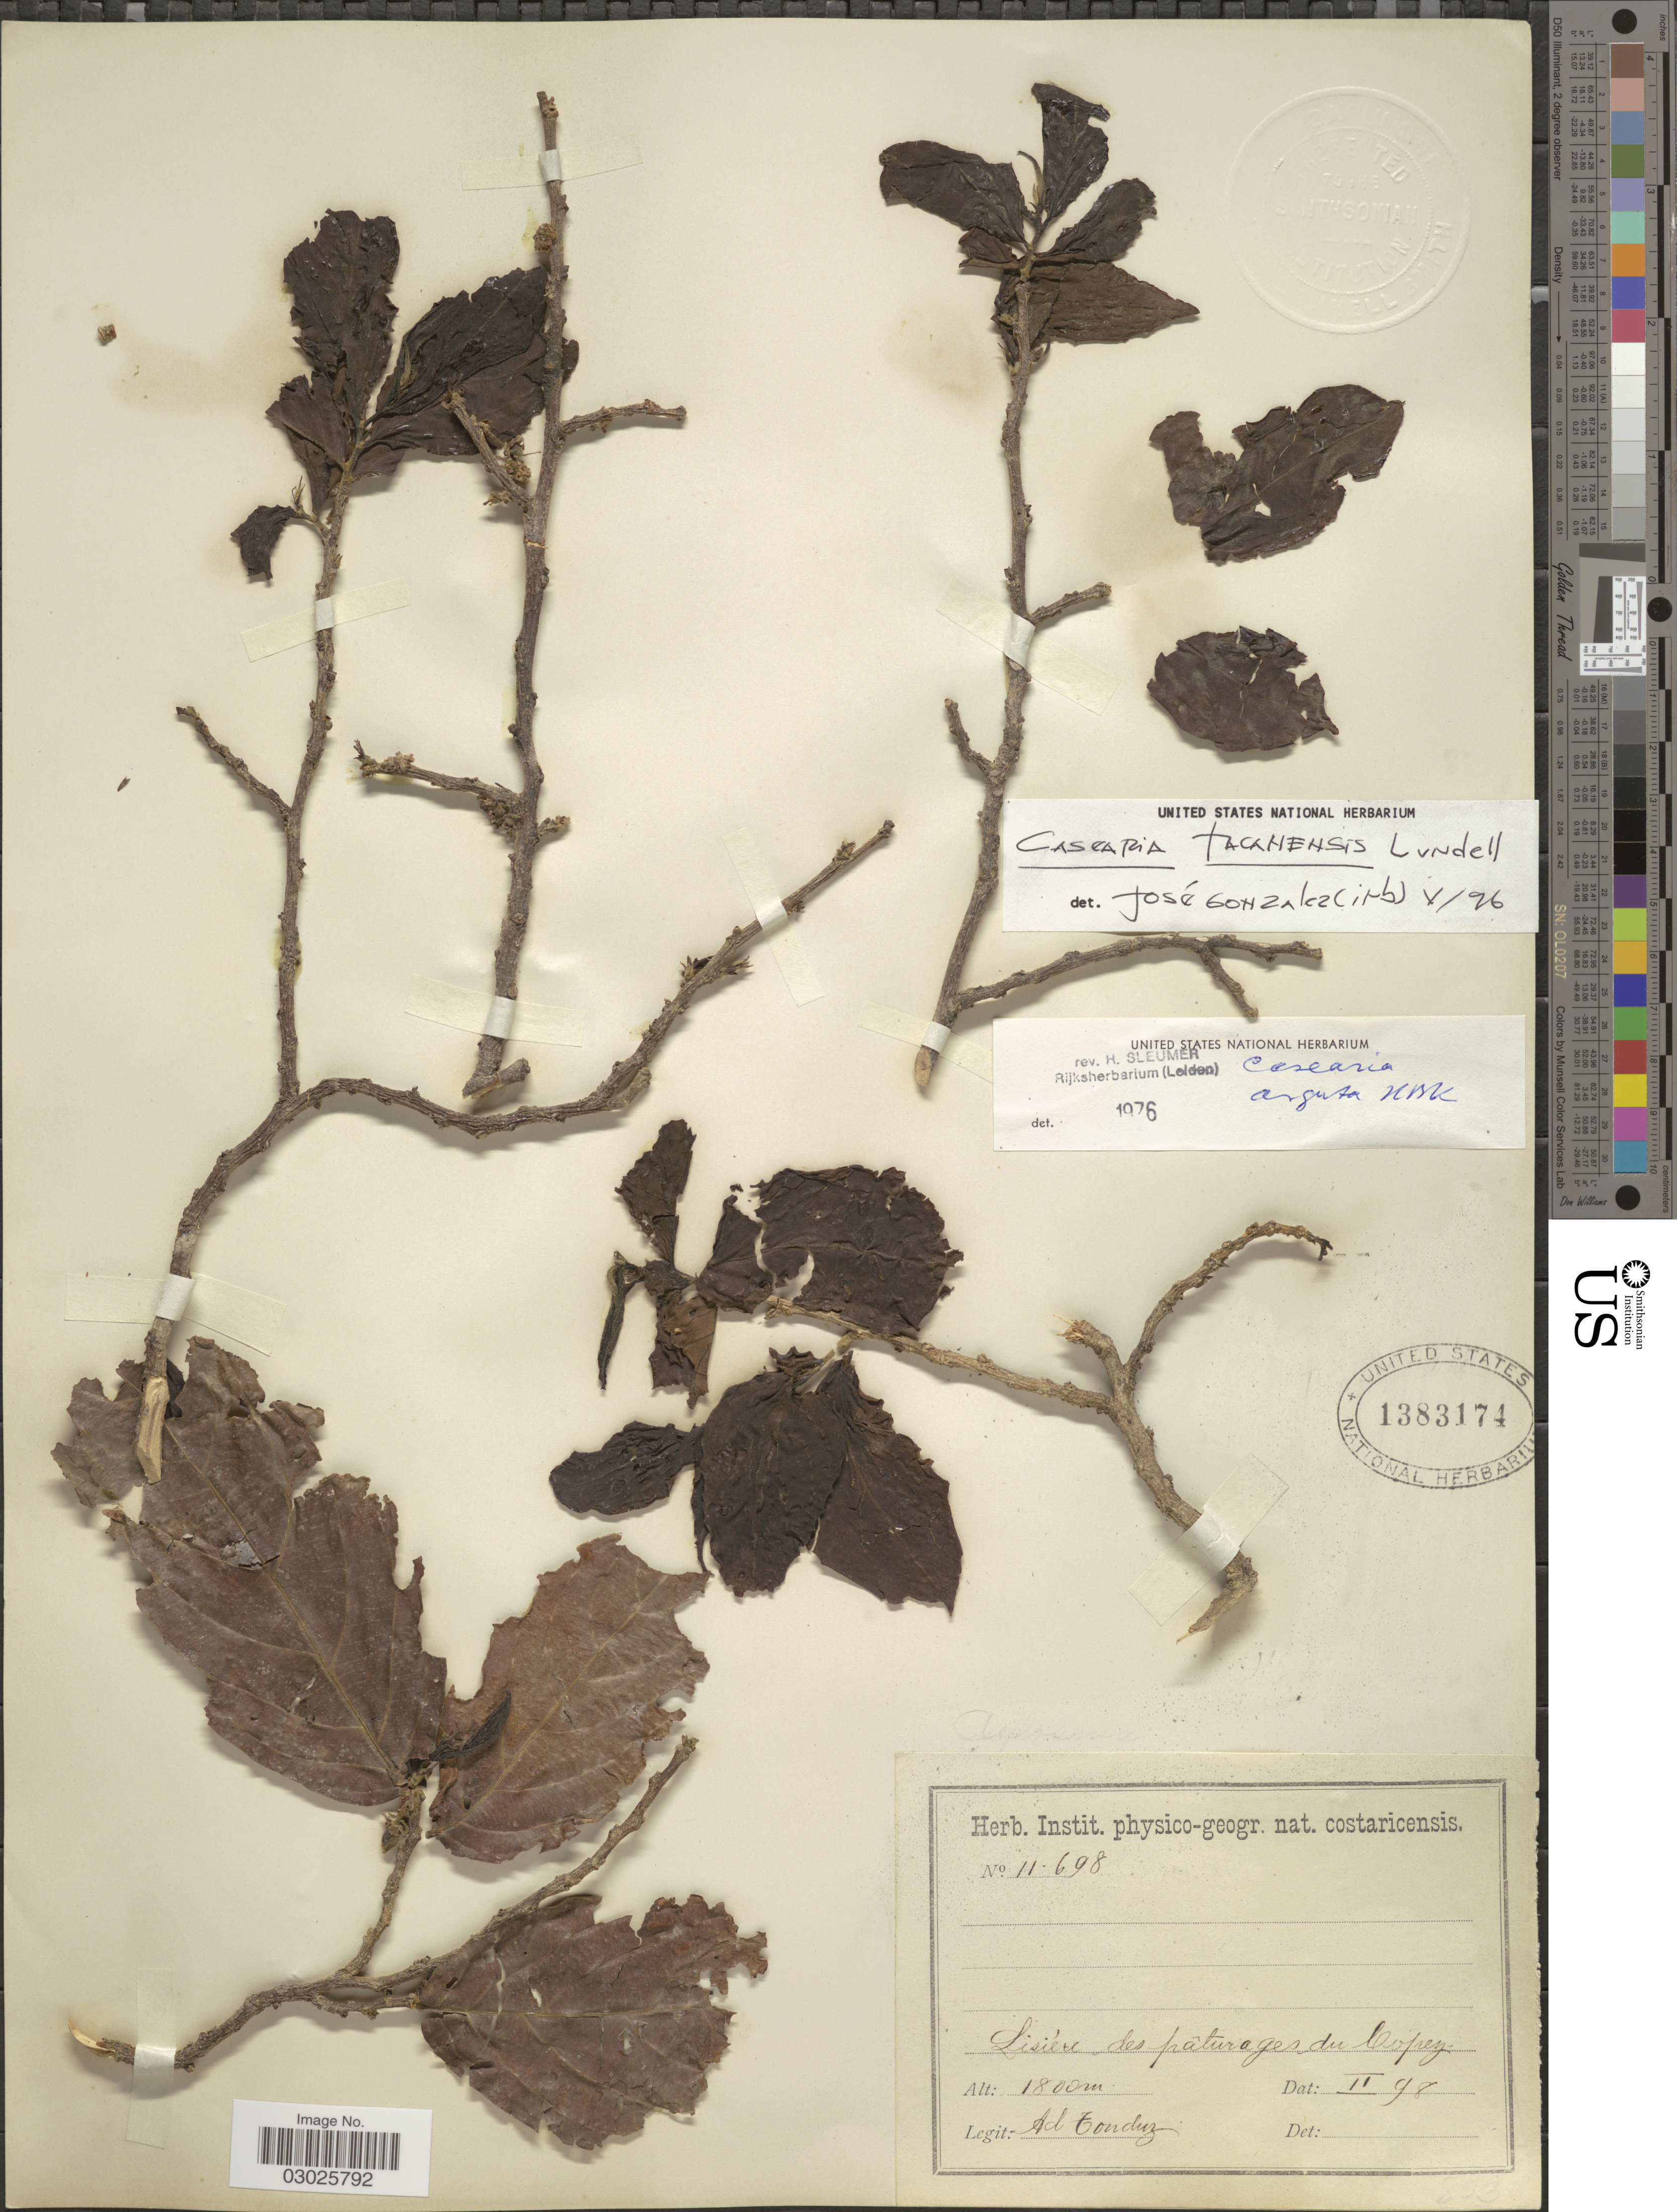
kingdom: Plantae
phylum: Tracheophyta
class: Magnoliopsida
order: Malpighiales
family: Salicaceae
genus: Casearia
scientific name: Casearia tacanensis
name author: Lundell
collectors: A. Tonduz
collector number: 11698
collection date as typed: Transcribed d/m/y: /2/98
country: Costa Rica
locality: Lisiére des pâturages du Copey.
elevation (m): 1800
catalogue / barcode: US 1383174